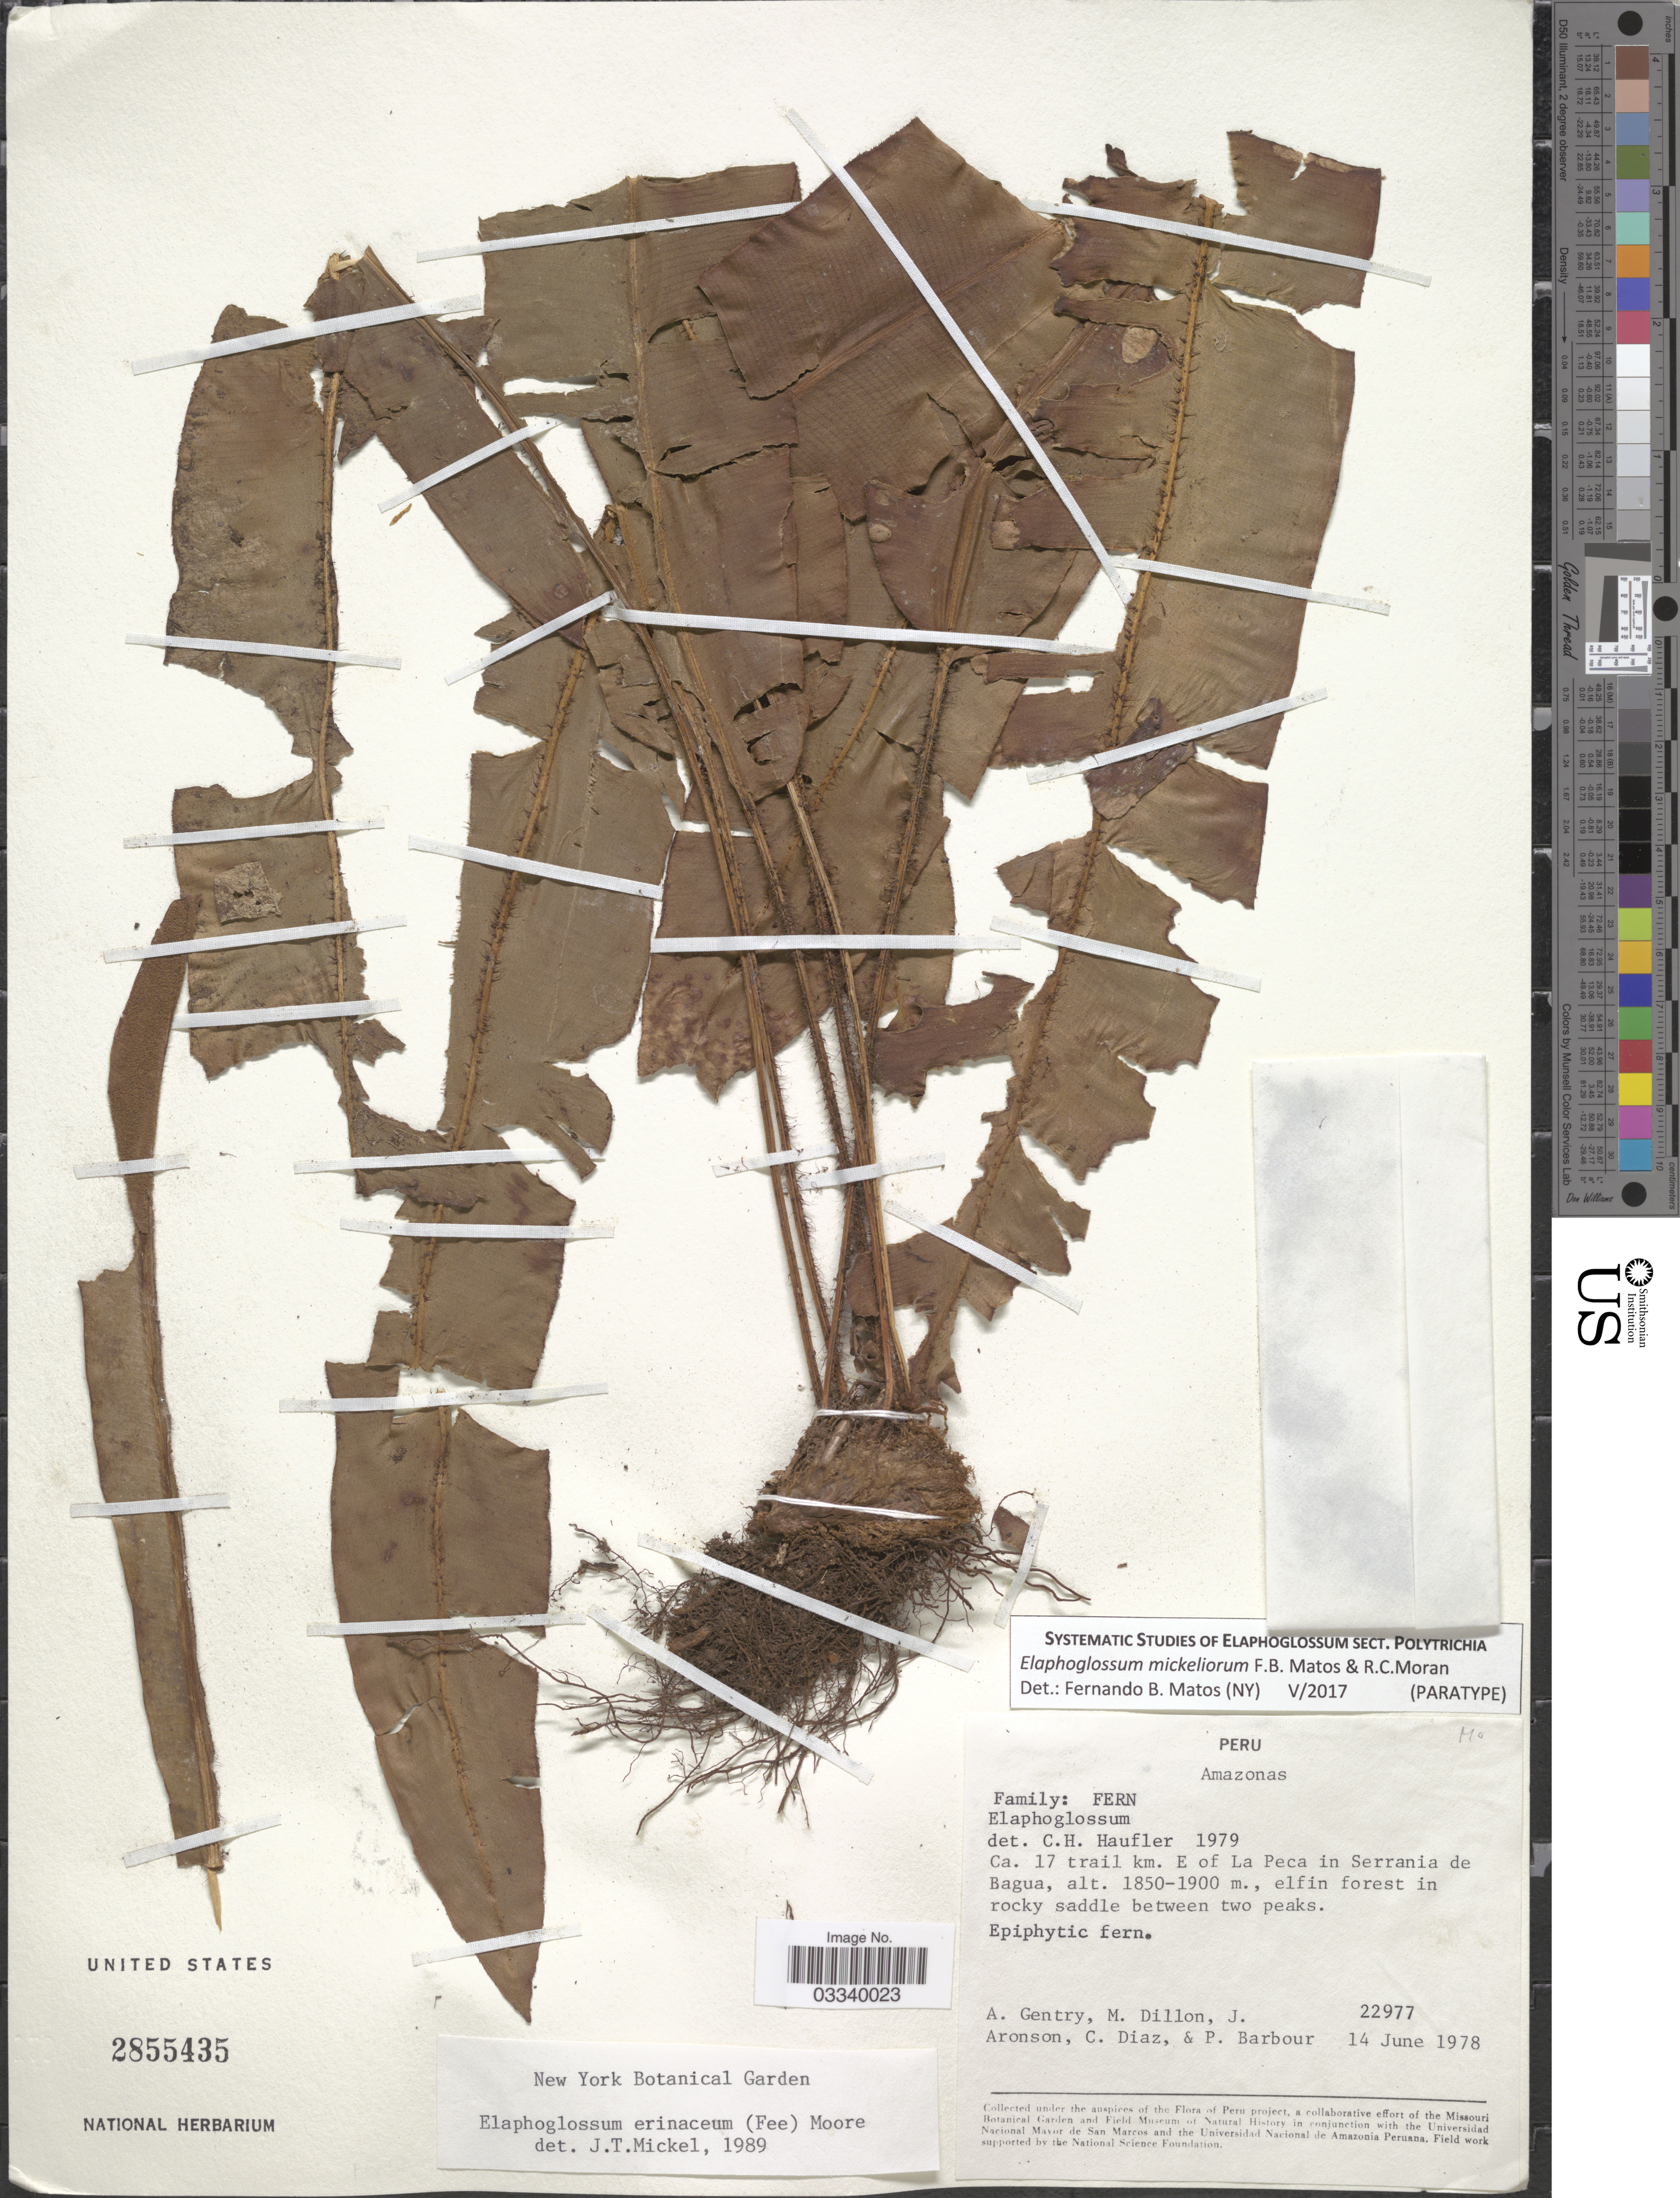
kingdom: Plantae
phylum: Tracheophyta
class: Polypodiopsida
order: Polypodiales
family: Dryopteridaceae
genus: Elaphoglossum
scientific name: Elaphoglossum mickeliorum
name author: F.B. Matos & R.C. Moran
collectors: A. H. Gentry, M. O. Dillon, J. Aronson, C. Díaz & P. Barbour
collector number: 22977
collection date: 1978-06-14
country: Peru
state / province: Amazonas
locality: Ca. 17 trail km. E of La Peca in Serrania de Bagua.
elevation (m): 1850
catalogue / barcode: US 2855435